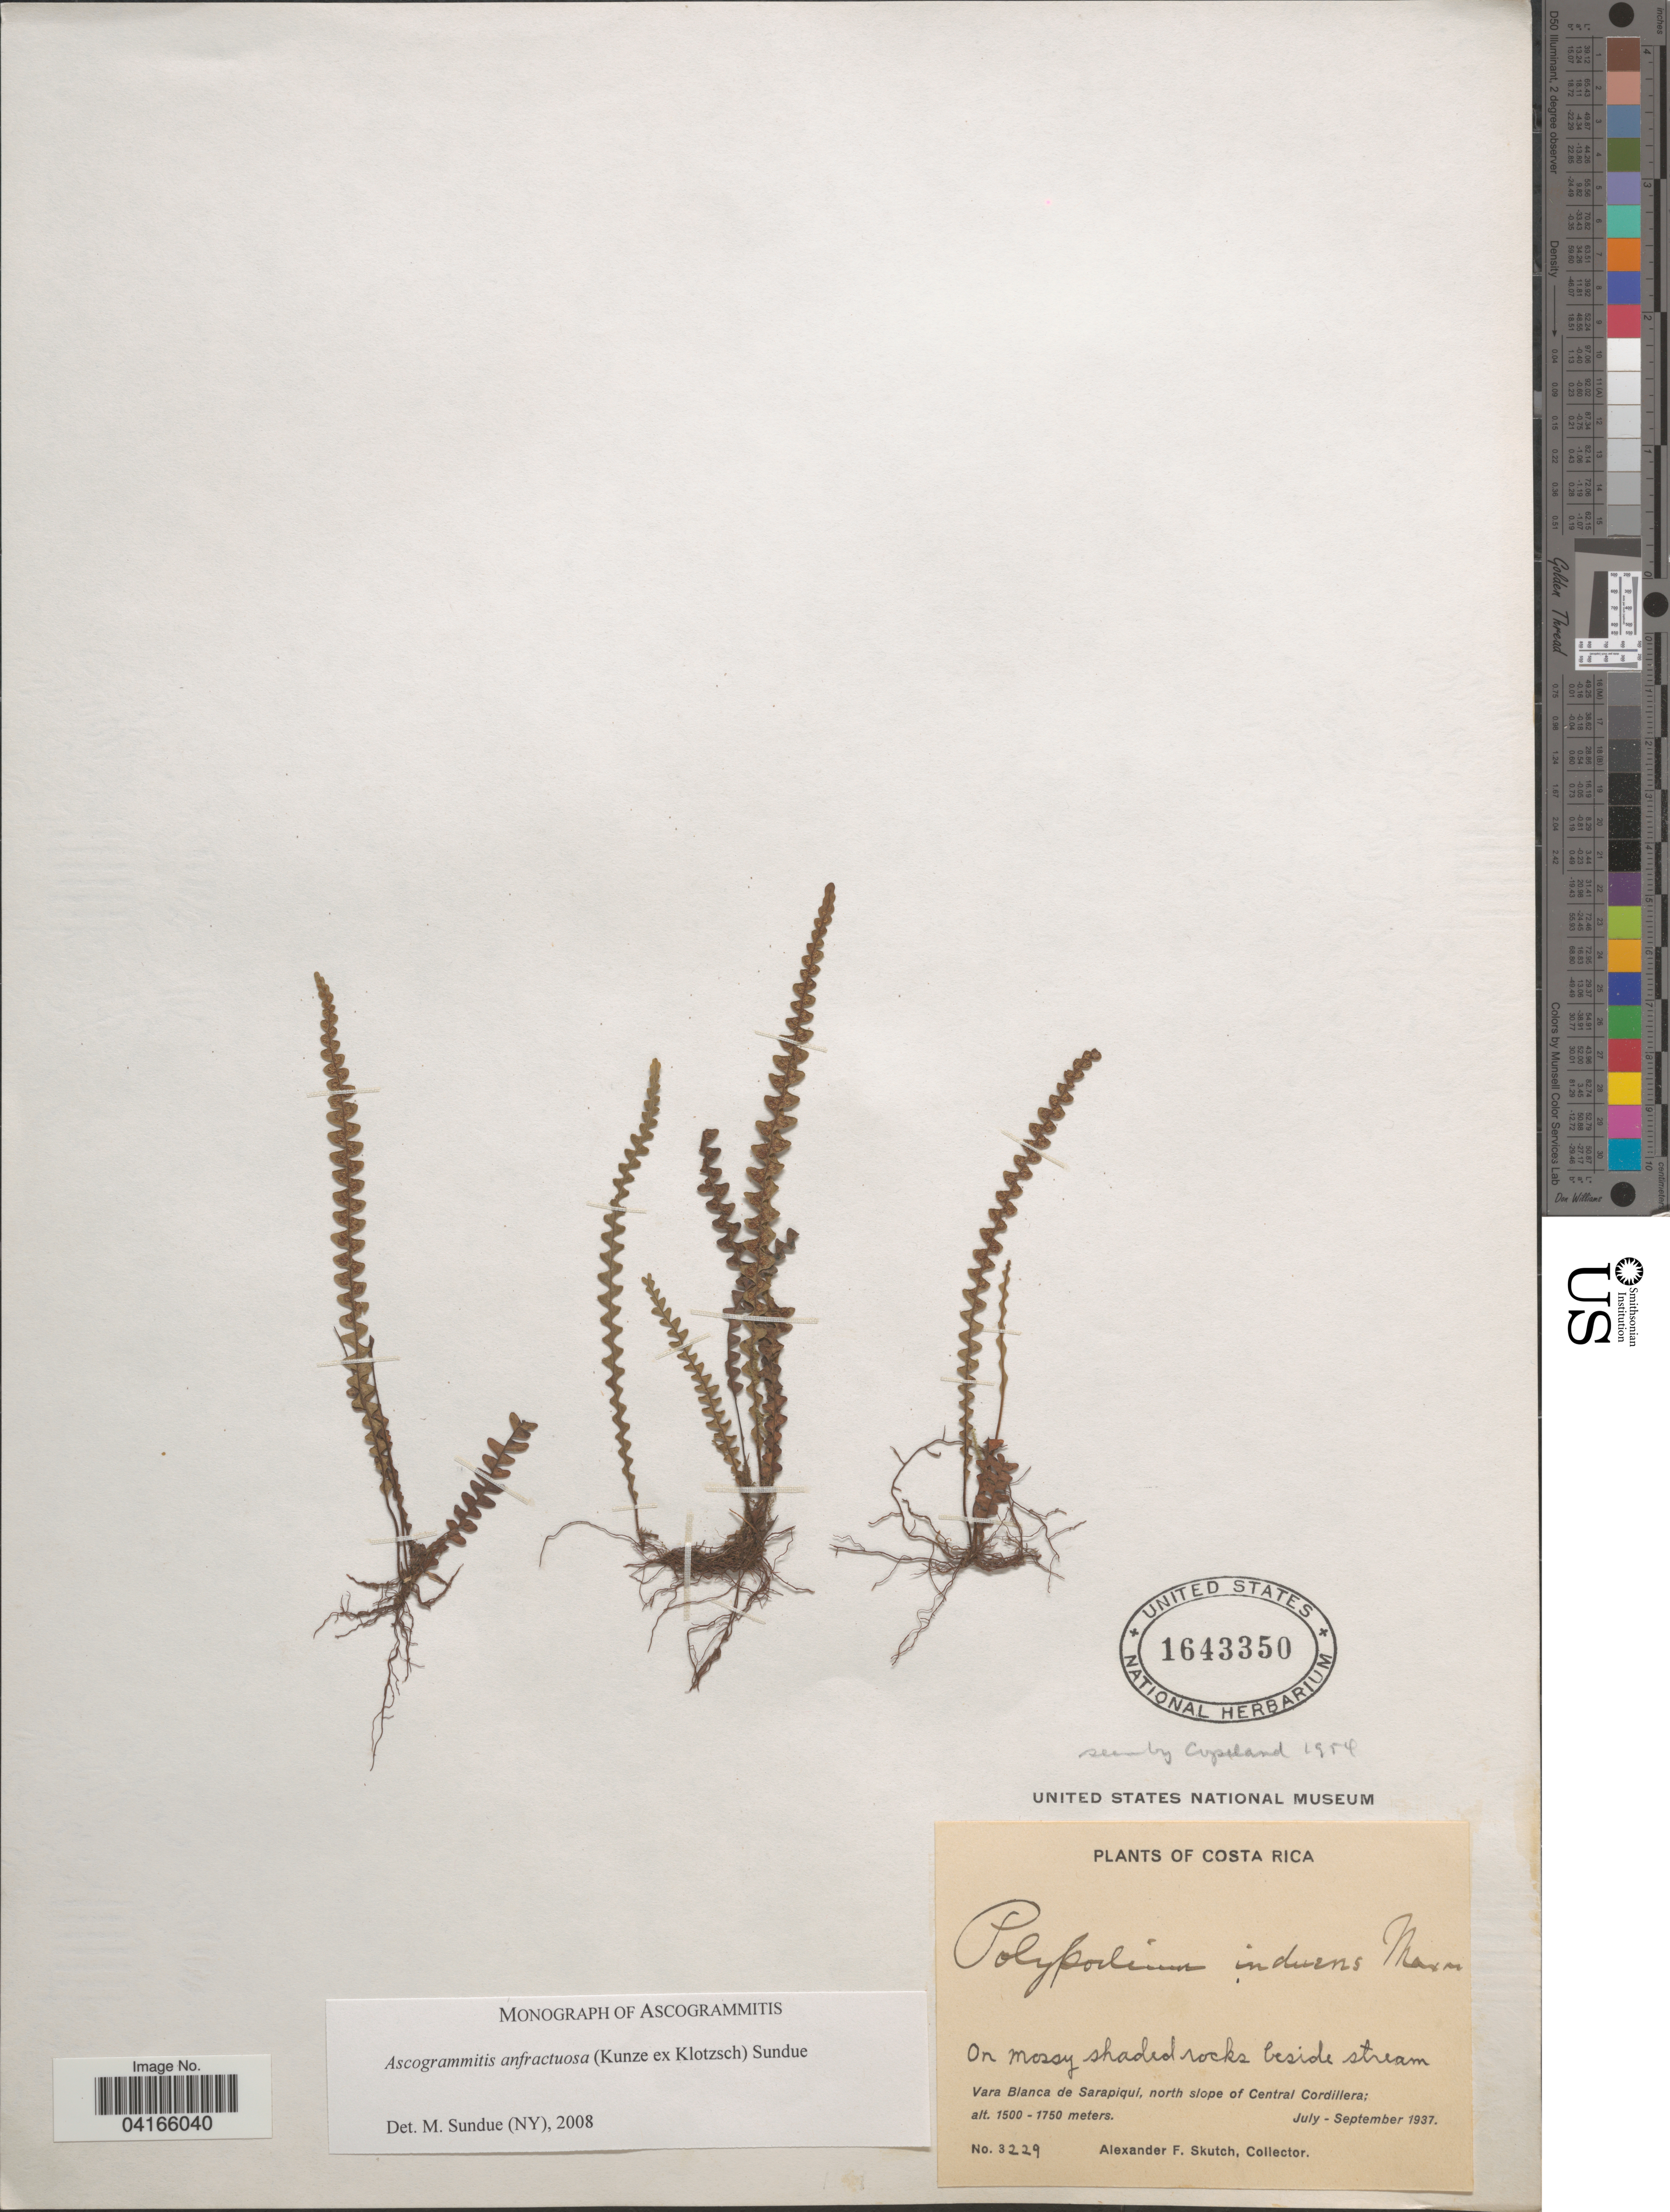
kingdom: Plantae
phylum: Tracheophyta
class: Polypodiopsida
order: Polypodiales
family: Polypodiaceae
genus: Ascogrammitis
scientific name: Ascogrammitis anfractuosa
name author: (Kunze ex Klotzsch) Sundue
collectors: A. F. Skutch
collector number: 3229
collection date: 1937-07/1937-09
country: Costa Rica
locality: Vara Blanca de Sarapiqui, north slope of Central Cordillera.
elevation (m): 1500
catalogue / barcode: US 1643350